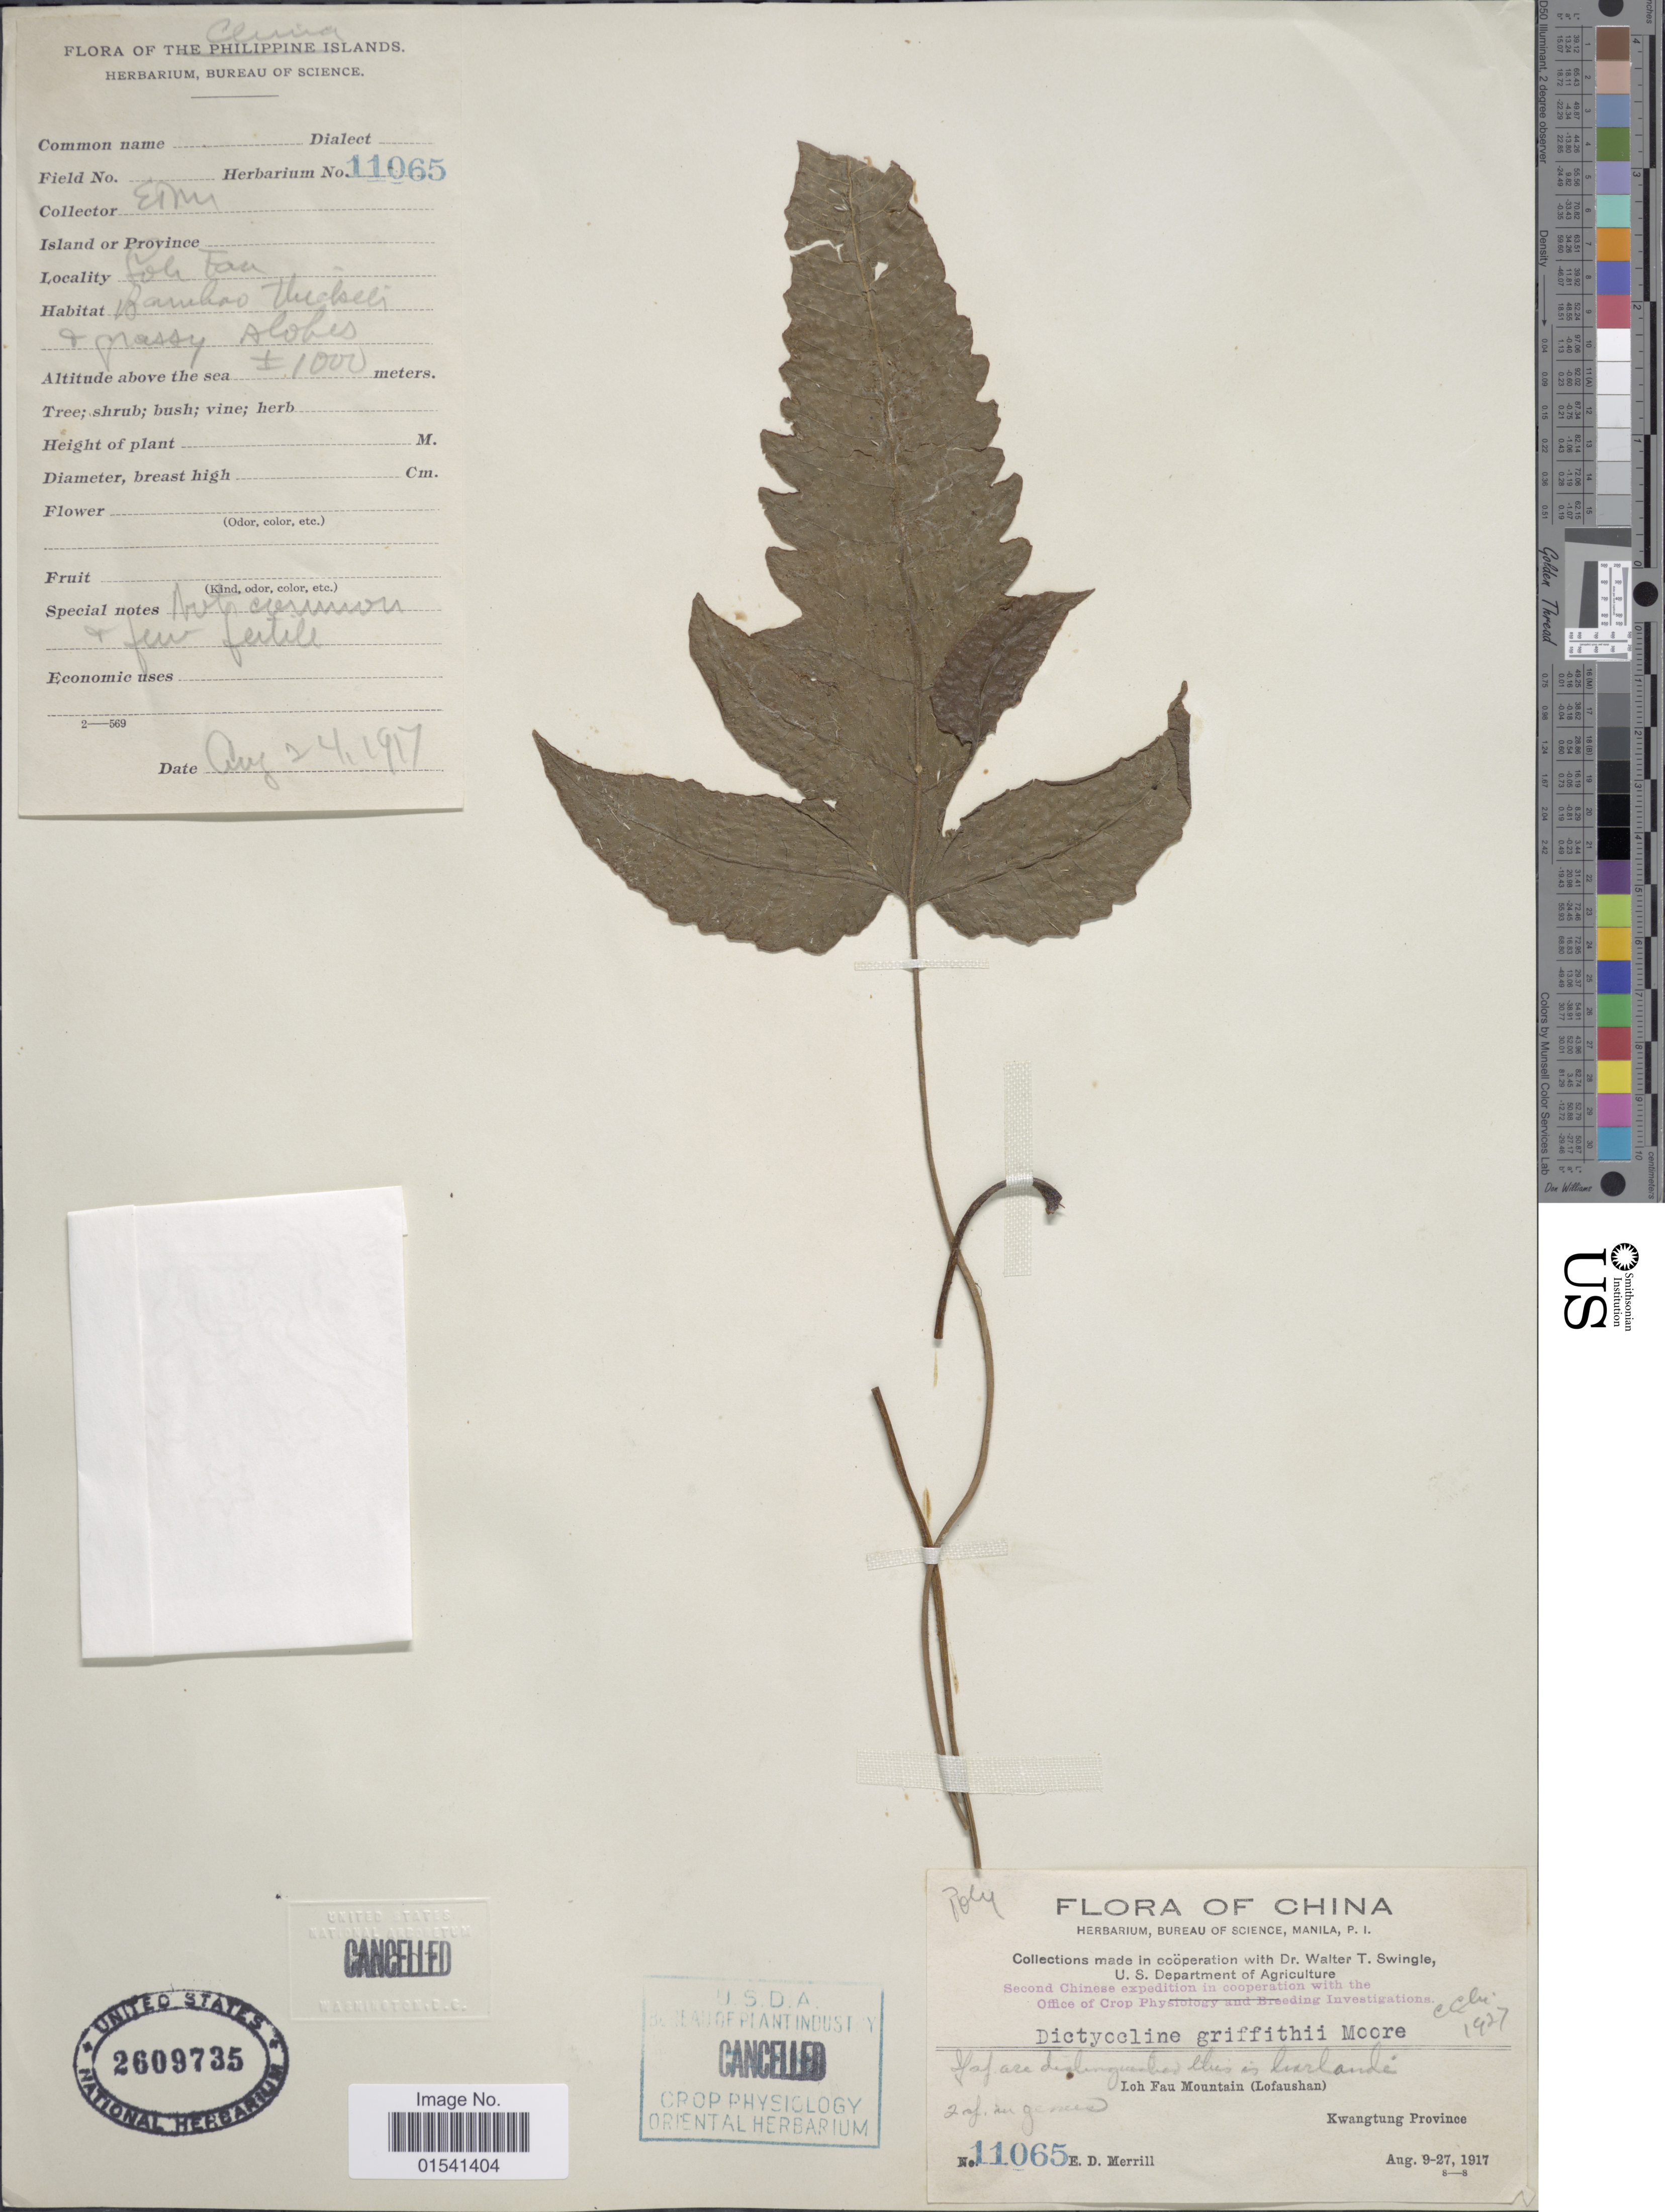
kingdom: Plantae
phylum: Tracheophyta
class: Polypodiopsida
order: Polypodiales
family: Thelypteridaceae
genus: Stegnogramma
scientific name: Stegnogramma griffithii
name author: (T. Moore) K. Iwats.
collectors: E. D. Merrill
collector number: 11065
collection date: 1917-08-09/1917-08-27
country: China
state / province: Guangdong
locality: Loh Fau Mountain (Lofaushan) Kwangtung Province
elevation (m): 1000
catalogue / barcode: US 2609735